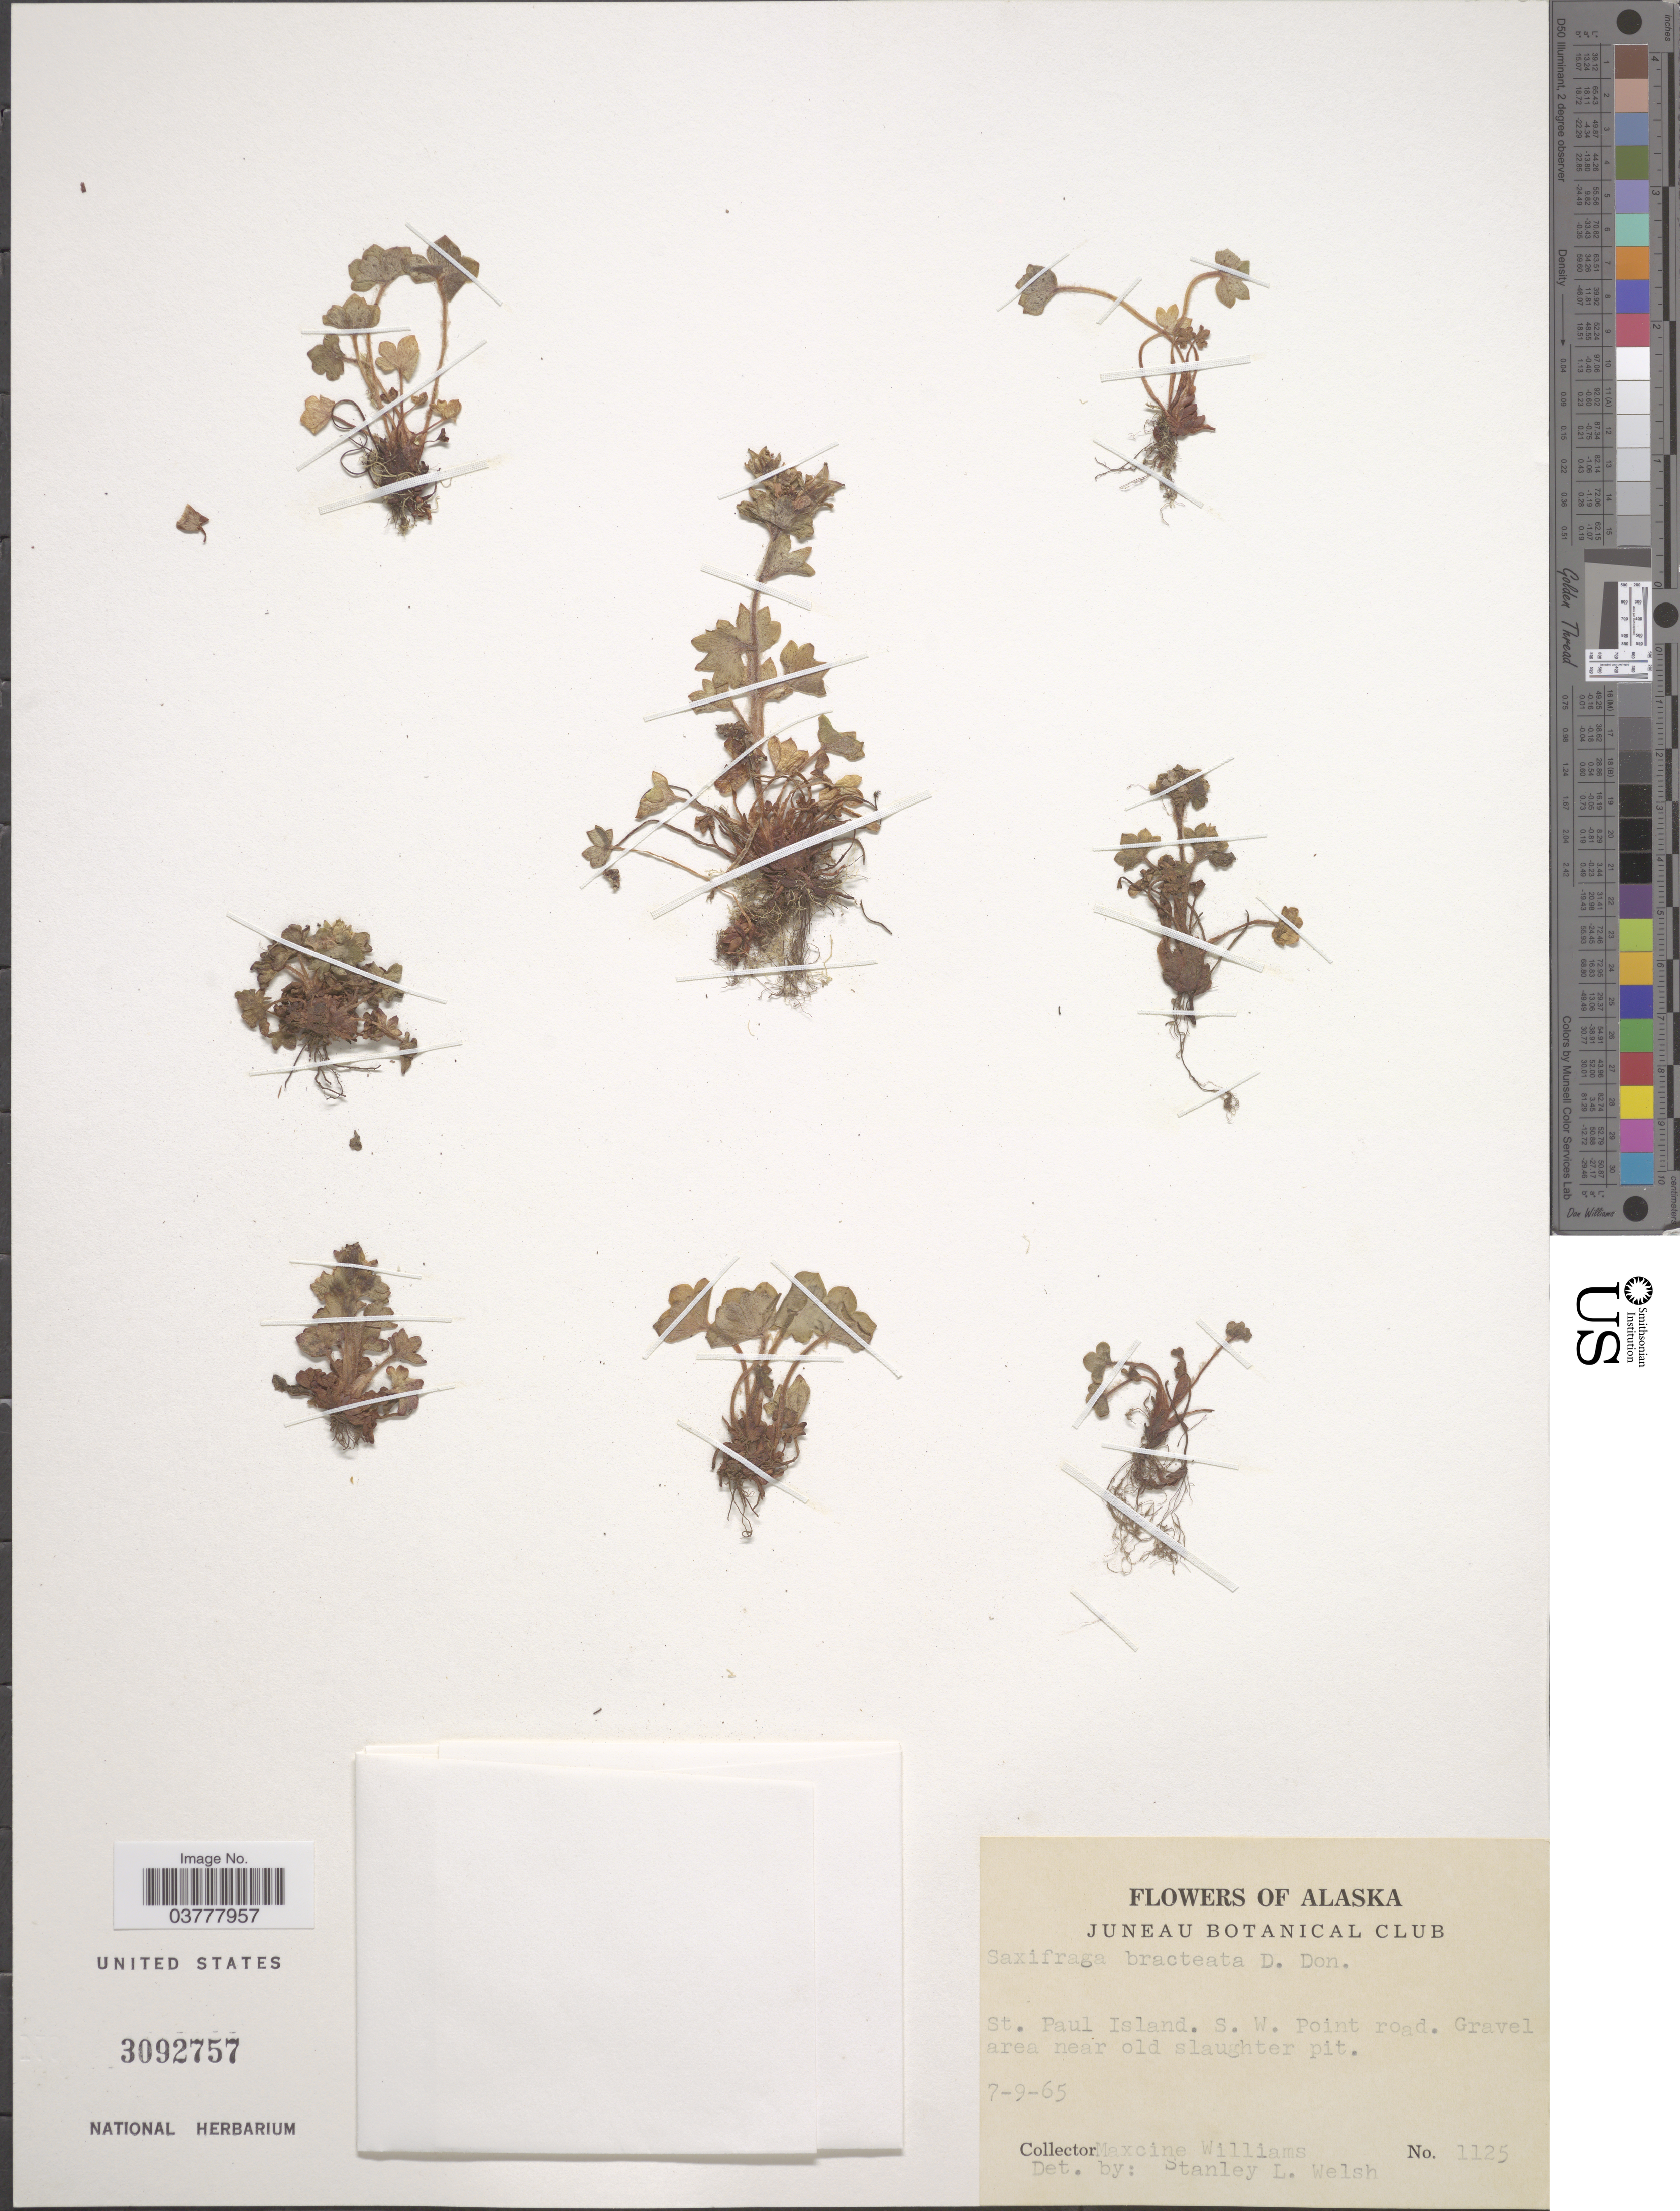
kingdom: Plantae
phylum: Tracheophyta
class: Magnoliopsida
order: Saxifragales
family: Saxifragaceae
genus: Saxifraga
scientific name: Saxifraga bracteata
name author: D. Don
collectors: M. Williams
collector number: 1125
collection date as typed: Transcribed d/m/y: 9/7/65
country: United States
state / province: Alaska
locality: St. Paul Island. S. W. Point road.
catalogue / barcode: US 3092757